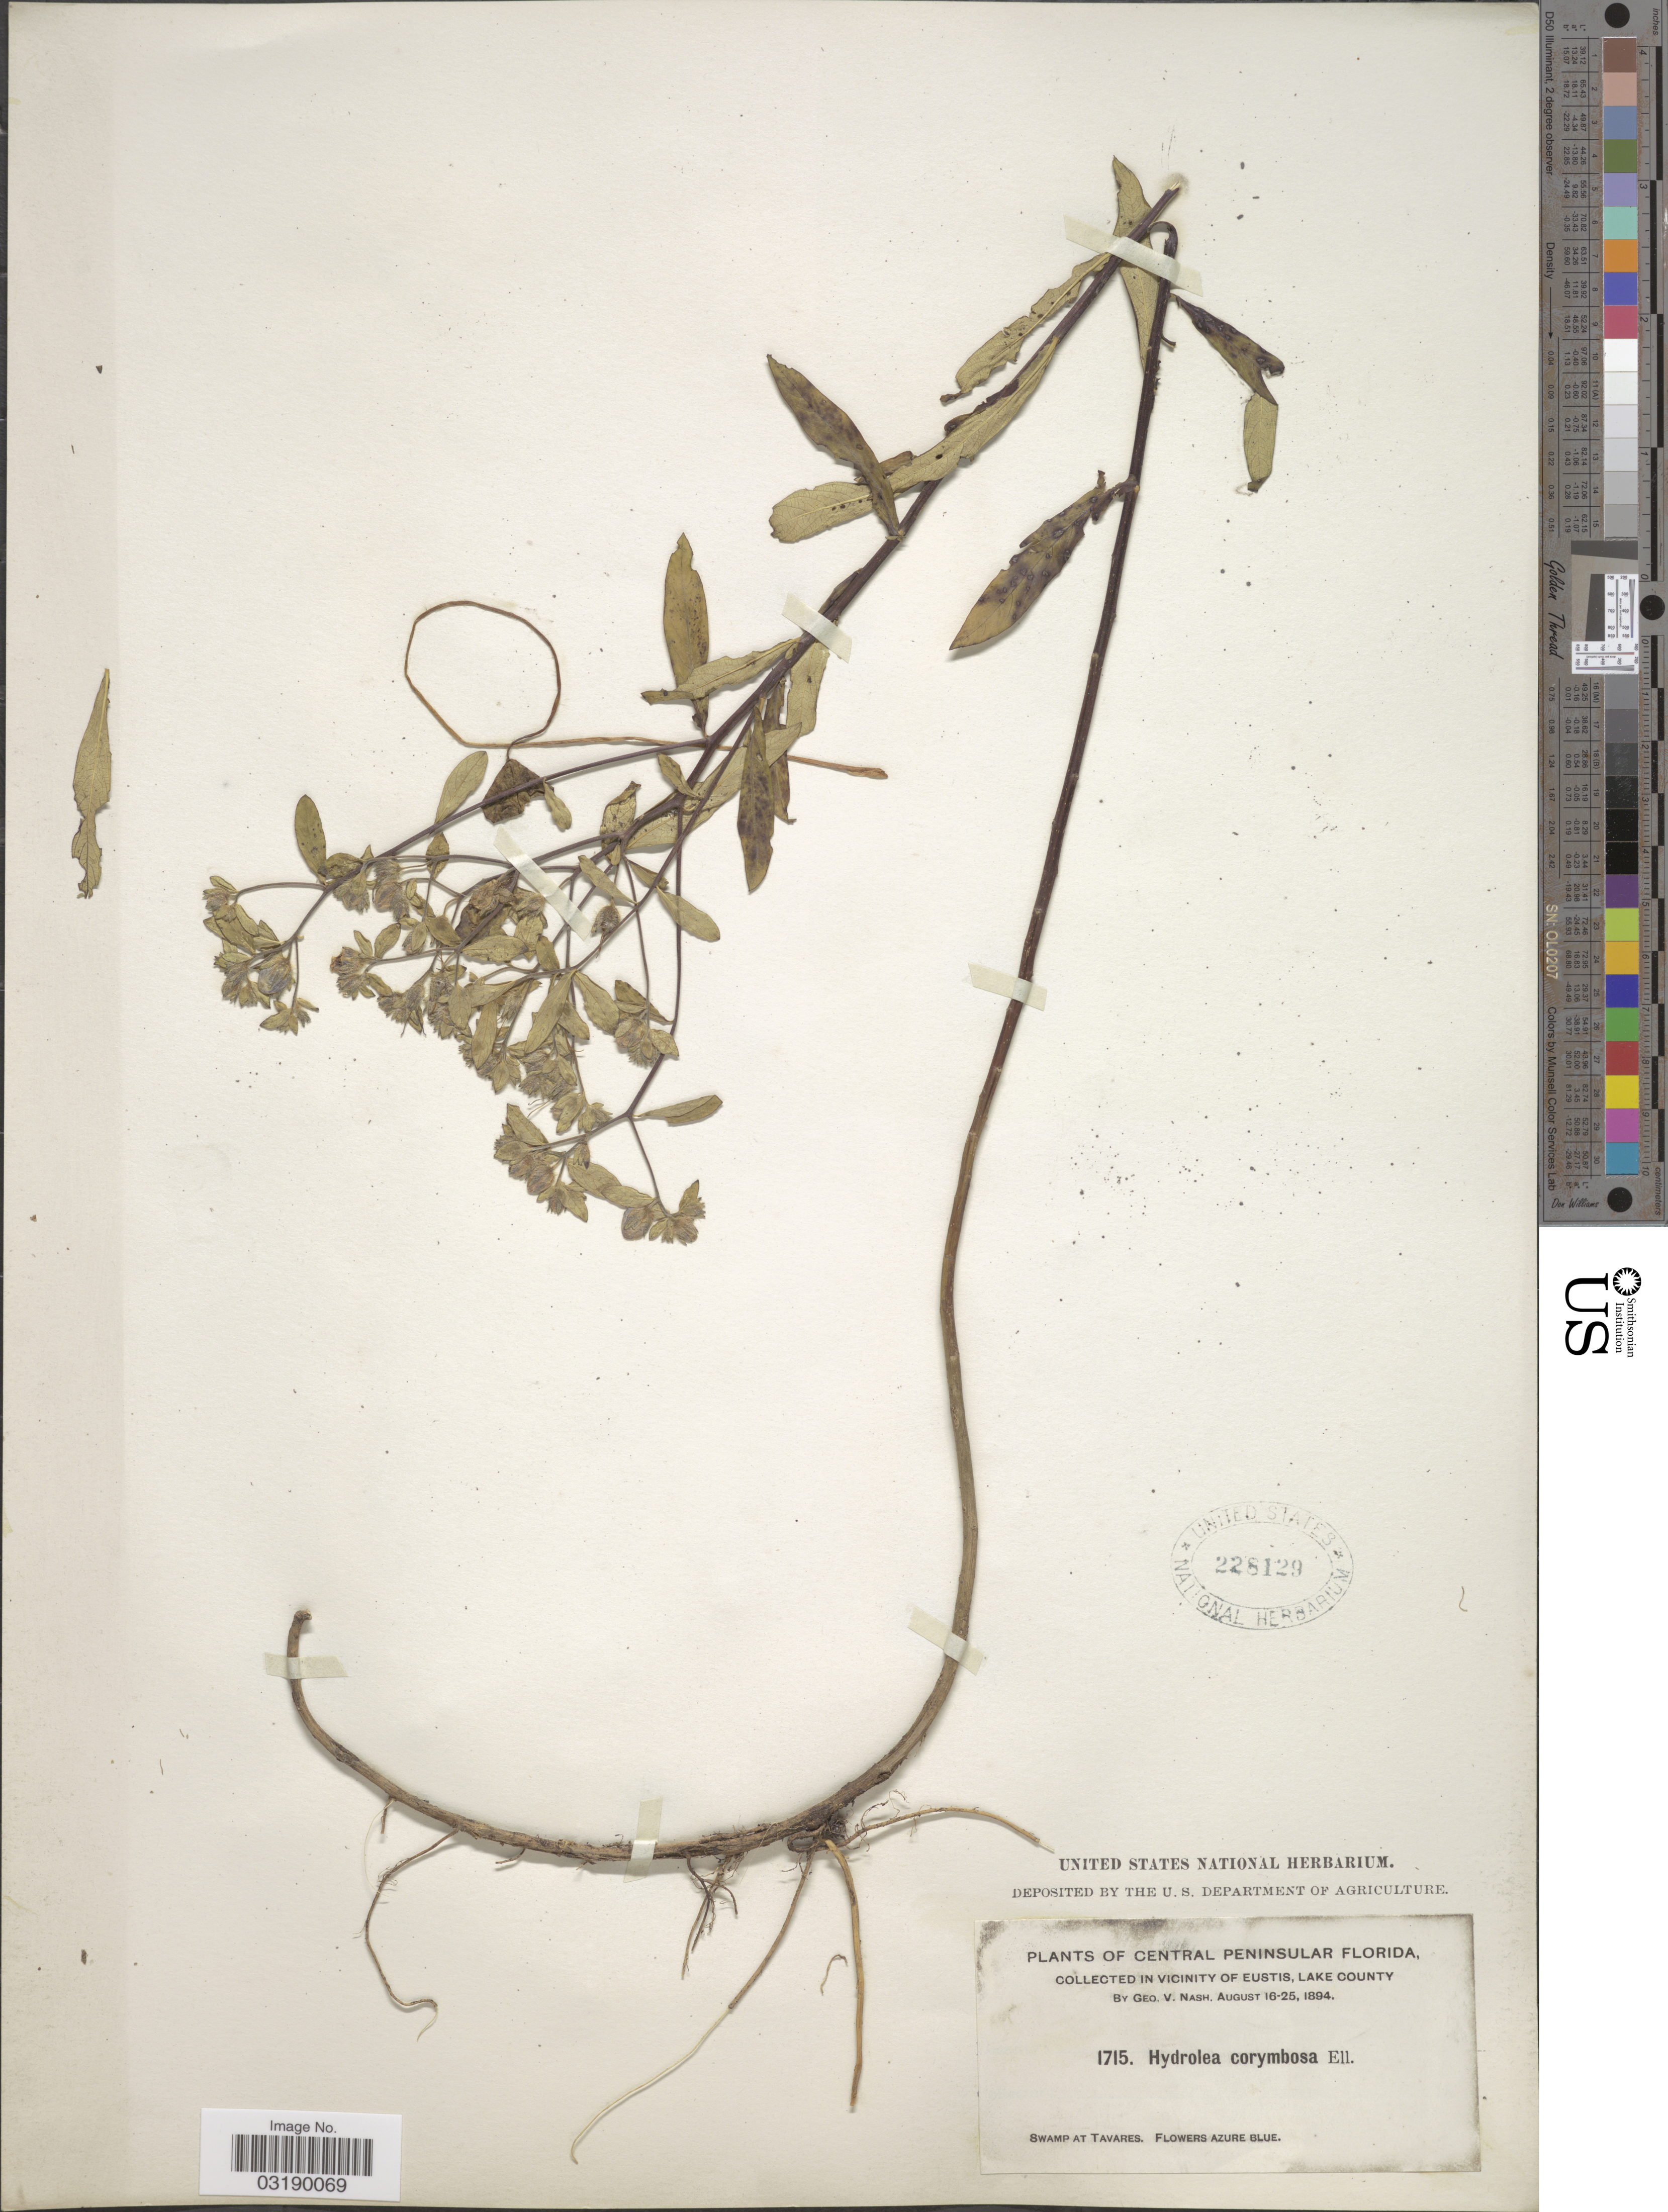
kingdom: Plantae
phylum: Tracheophyta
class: Magnoliopsida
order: Solanales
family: Hydroleaceae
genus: Hydrolea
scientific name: Hydrolea corymbosa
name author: J. Macbr. ex Elliott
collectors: G. V. Nash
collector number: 1715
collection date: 1894-08-16/1894-08-25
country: United States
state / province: Florida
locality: Central Peninsular Florida. In vicinity of Eustis, Lake County. Swamp at Tavares.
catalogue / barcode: US 228129